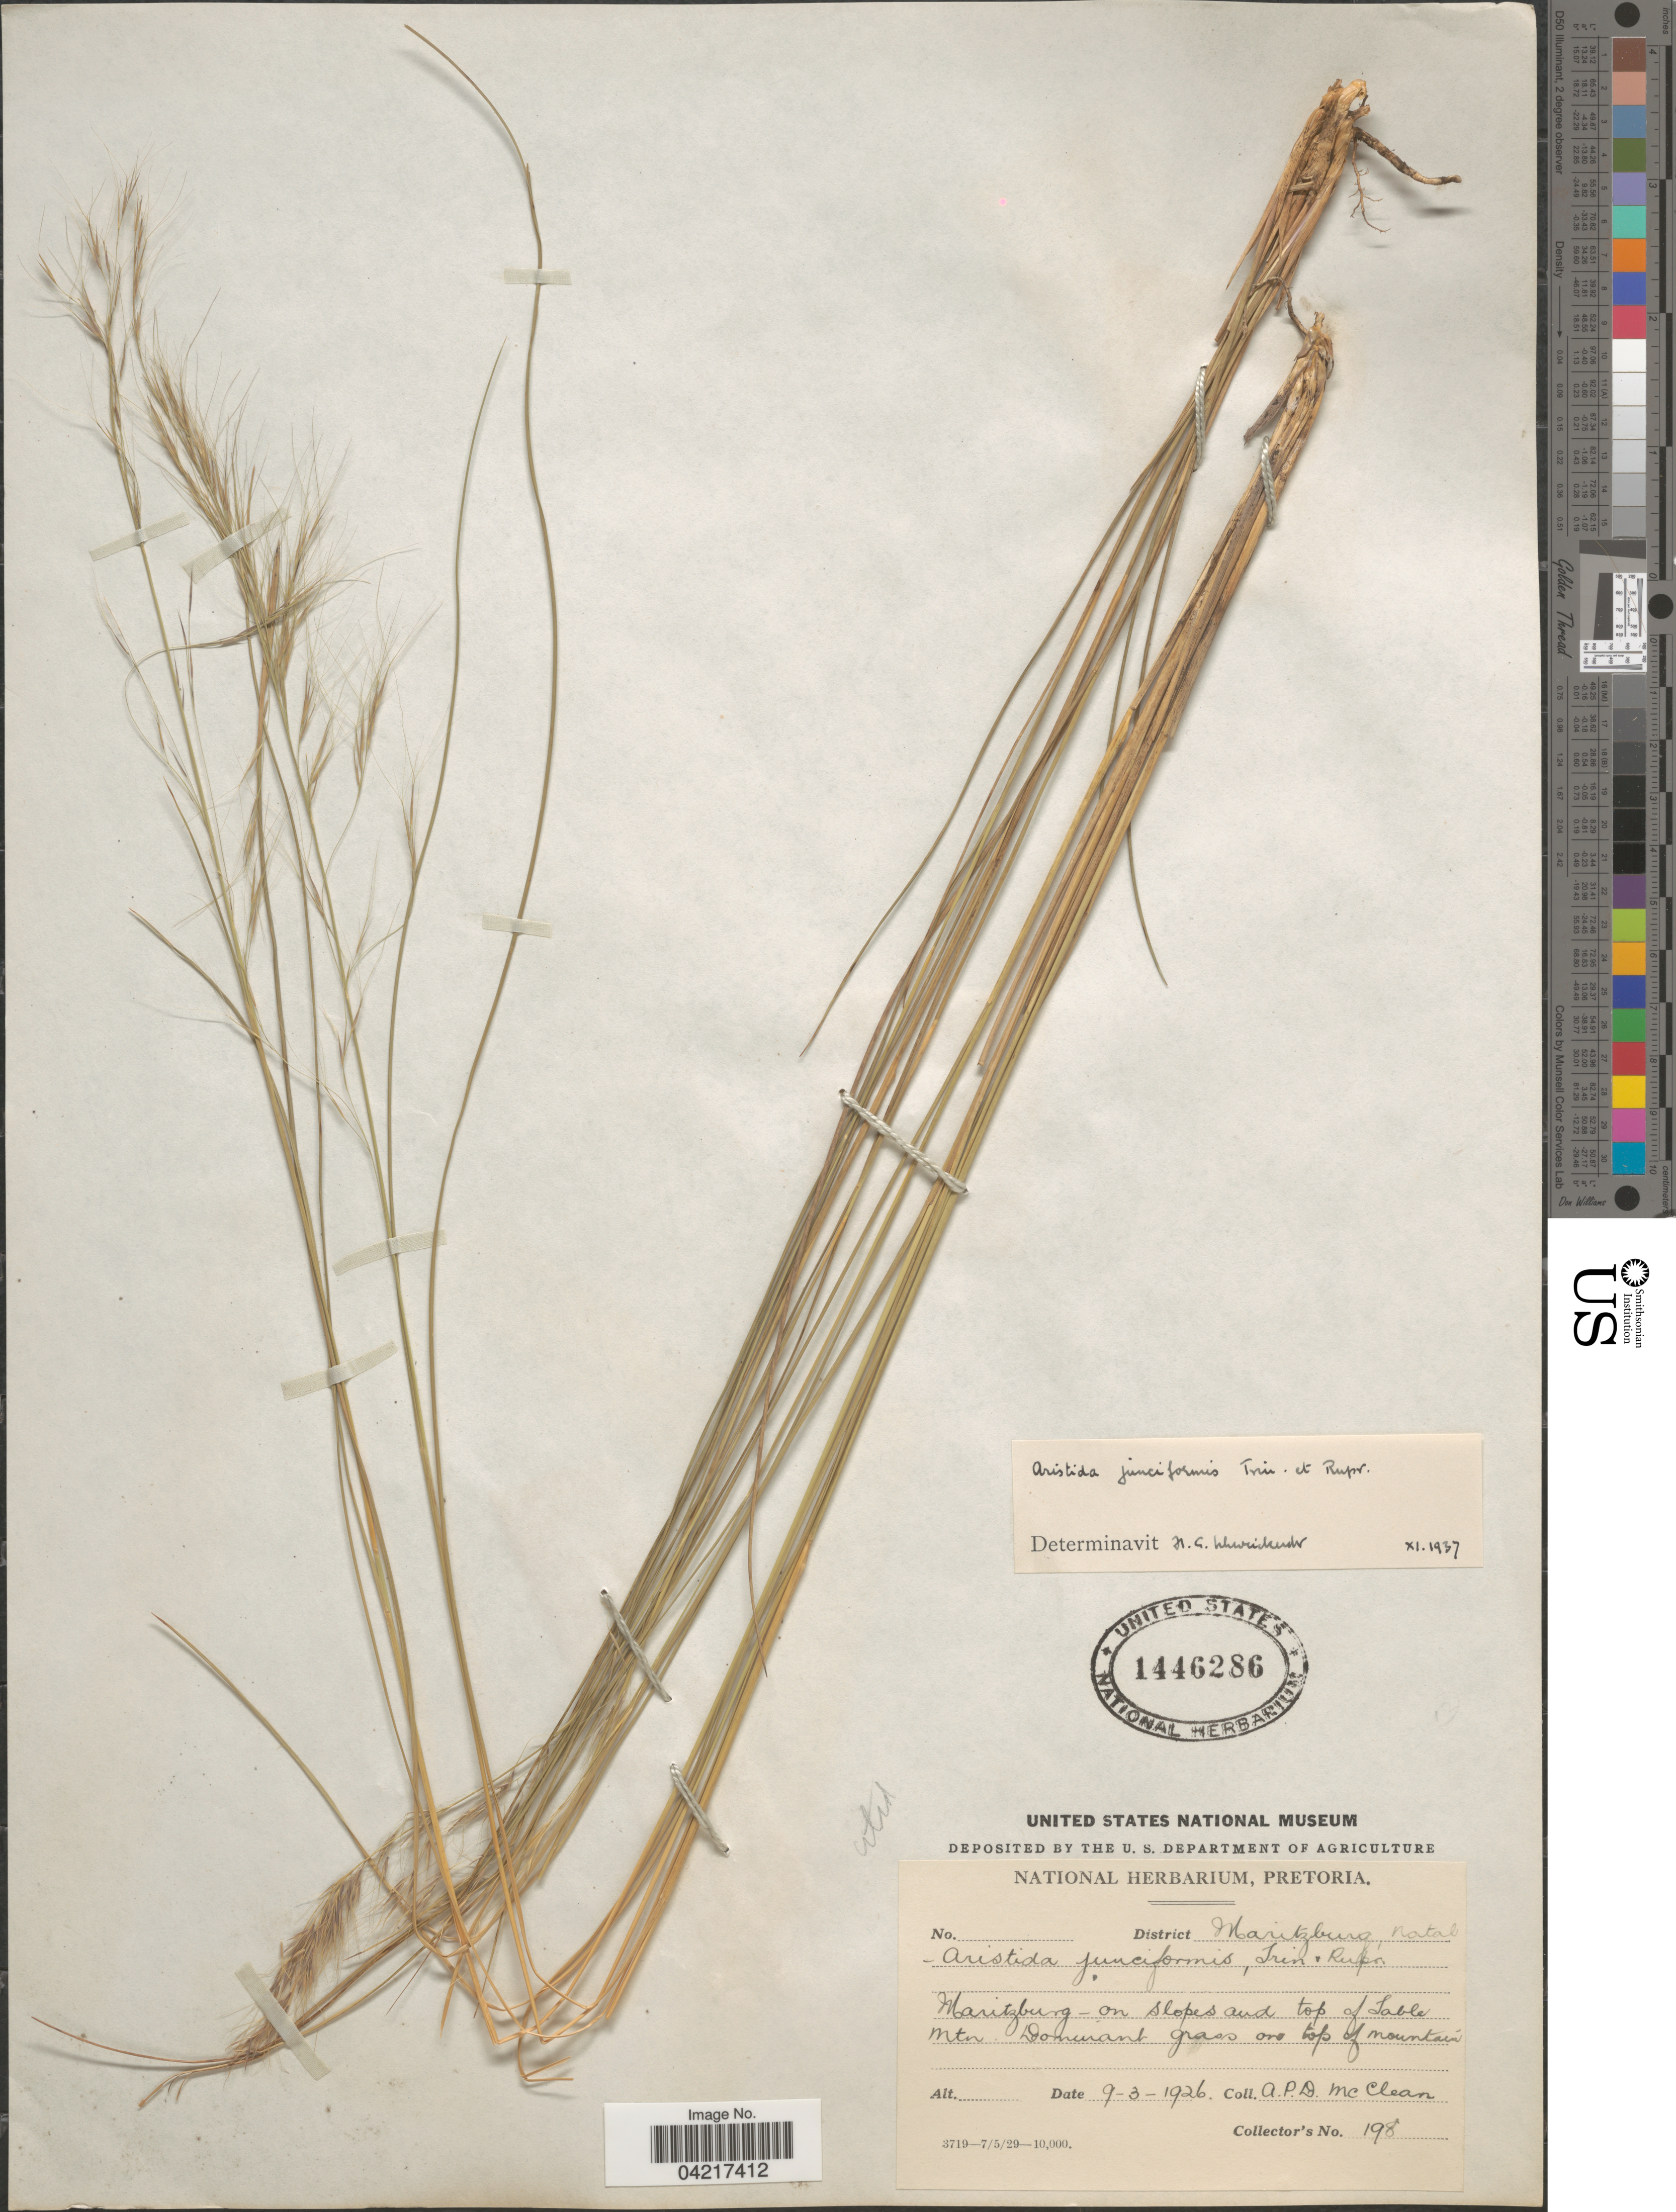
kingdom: Plantae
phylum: Tracheophyta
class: Liliopsida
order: Poales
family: Poaceae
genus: Aristida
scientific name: Aristida junciformis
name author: Trin. & Rupr.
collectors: A. McClean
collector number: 198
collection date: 1926-03-09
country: South Africa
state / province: KwaZulu-Natal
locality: District Maritzburg, Natal. Maritzburg - on slopes and top of Table Mtn.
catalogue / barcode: US 1446286